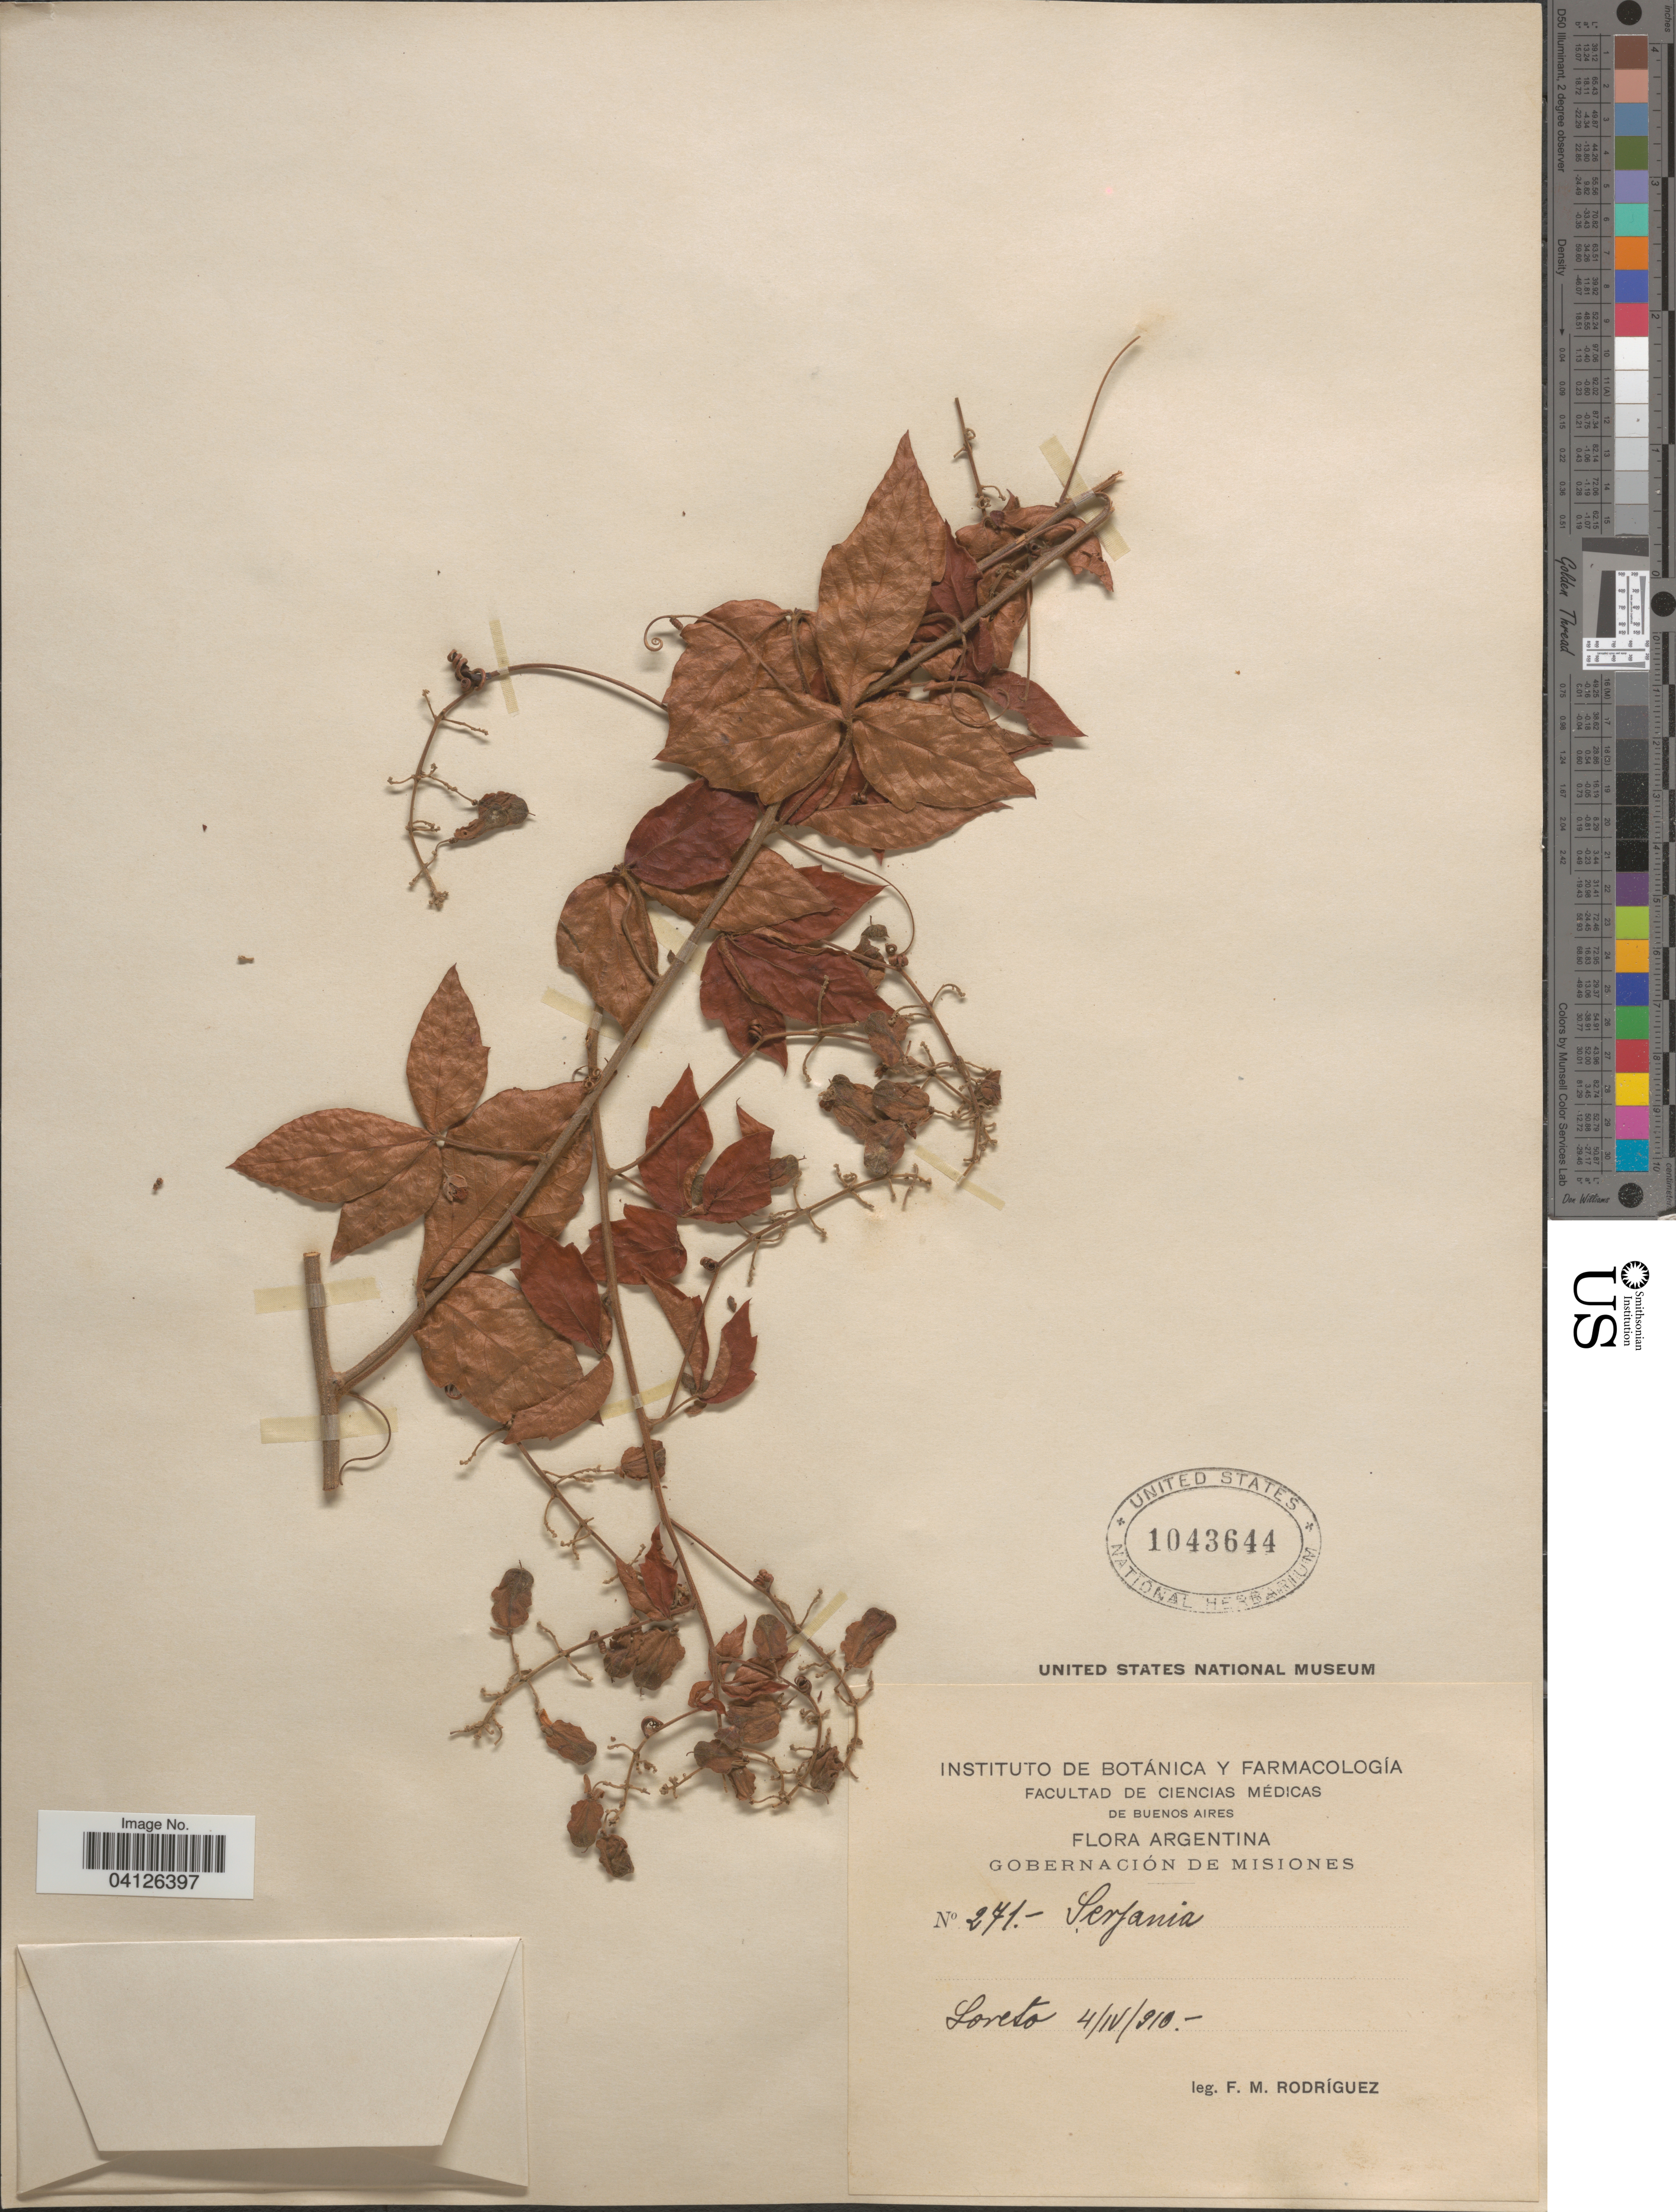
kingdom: Plantae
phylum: Tracheophyta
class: Magnoliopsida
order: Sapindales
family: Sapindaceae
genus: Serjania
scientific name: Serjania hebecarpa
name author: Benth.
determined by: Acevedo-Rodriguez, P., (US), Smithsonian Institution - National Museum of Natural History (UNITED STATES)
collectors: F. M. Rodriguez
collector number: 271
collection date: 1910-04-04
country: Argentina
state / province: Misiones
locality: Gobernación de Misiones. Loreto.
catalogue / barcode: US 1043644